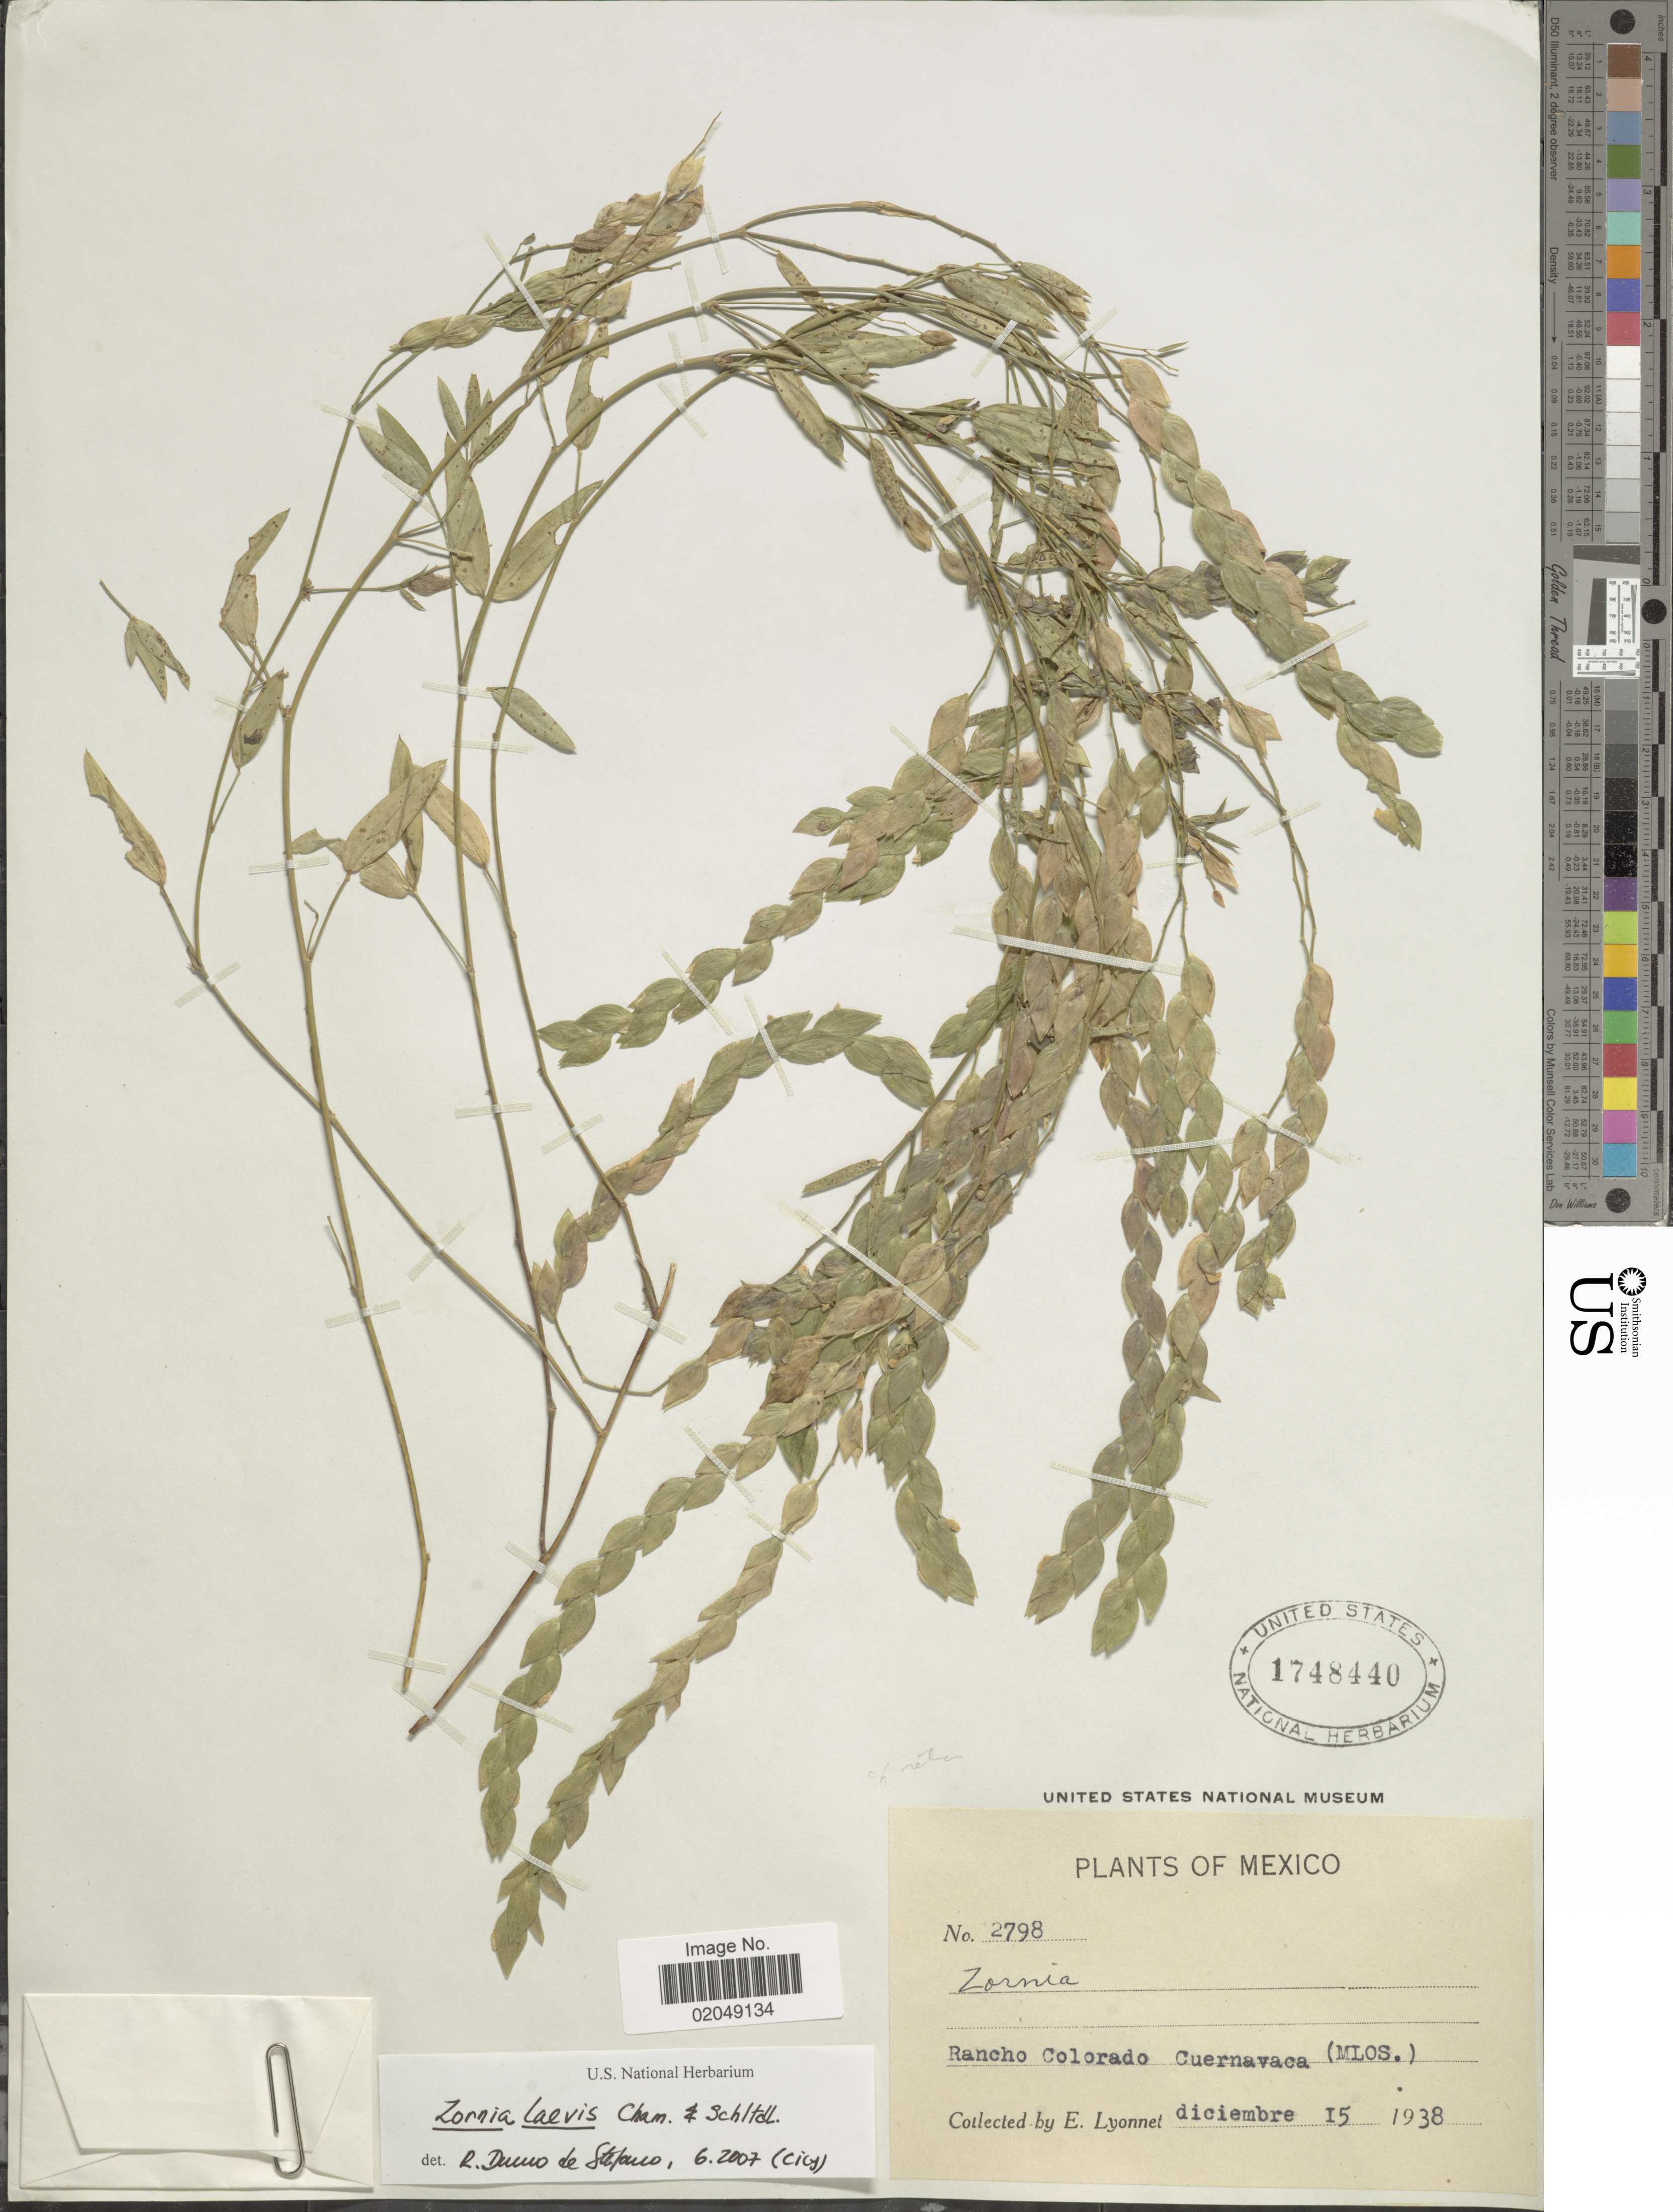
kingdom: Plantae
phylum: Tracheophyta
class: Magnoliopsida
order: Fabales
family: Fabaceae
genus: Zornia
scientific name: Zornia laevis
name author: Cham. & Schltdl.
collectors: E. Lyonnet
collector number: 2798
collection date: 1938-12-15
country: Mexico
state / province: Morelos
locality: Rancho Colorado Cuernavaca (Mlos.)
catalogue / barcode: US 1748440